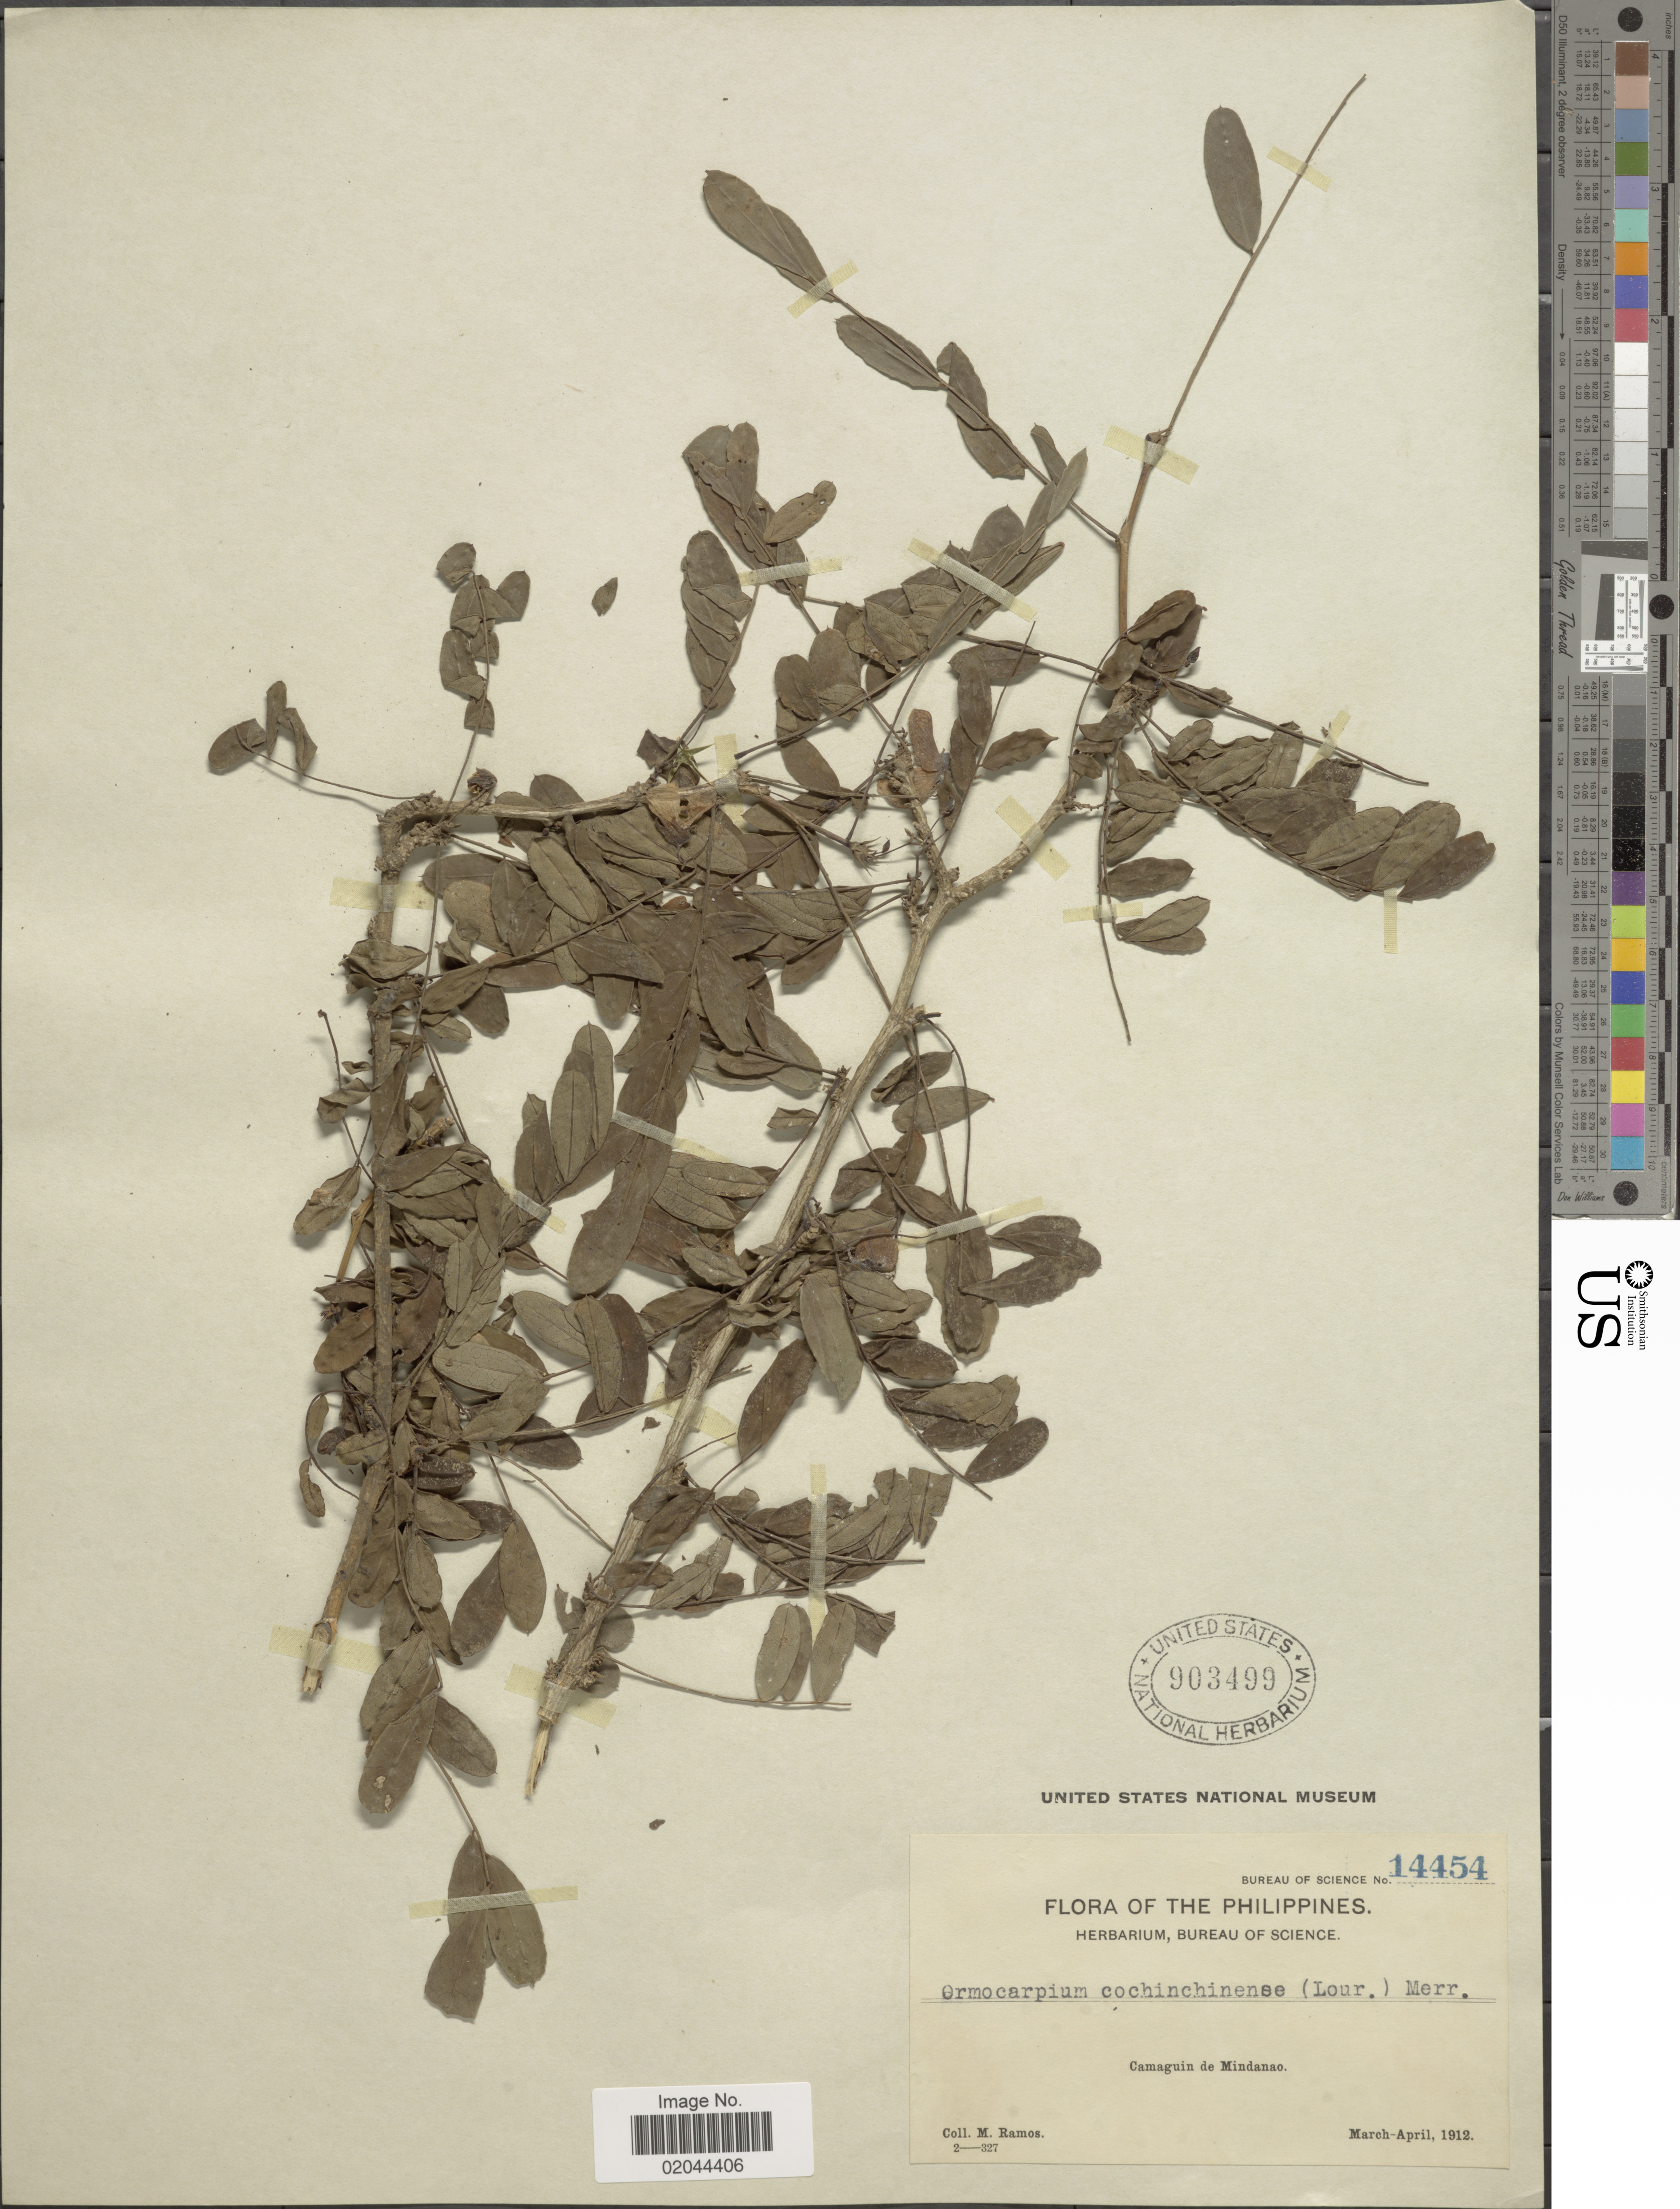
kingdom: Plantae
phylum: Tracheophyta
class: Magnoliopsida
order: Fabales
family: Fabaceae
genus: Ormocarpum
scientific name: Ormocarpum cochinchinense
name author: (Lour.) Merr.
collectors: M. Ramos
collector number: Bureau of Science 14454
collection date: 1912-03/1912-04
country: Philippines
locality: Camaguin de Mindanao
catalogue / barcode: US 903499